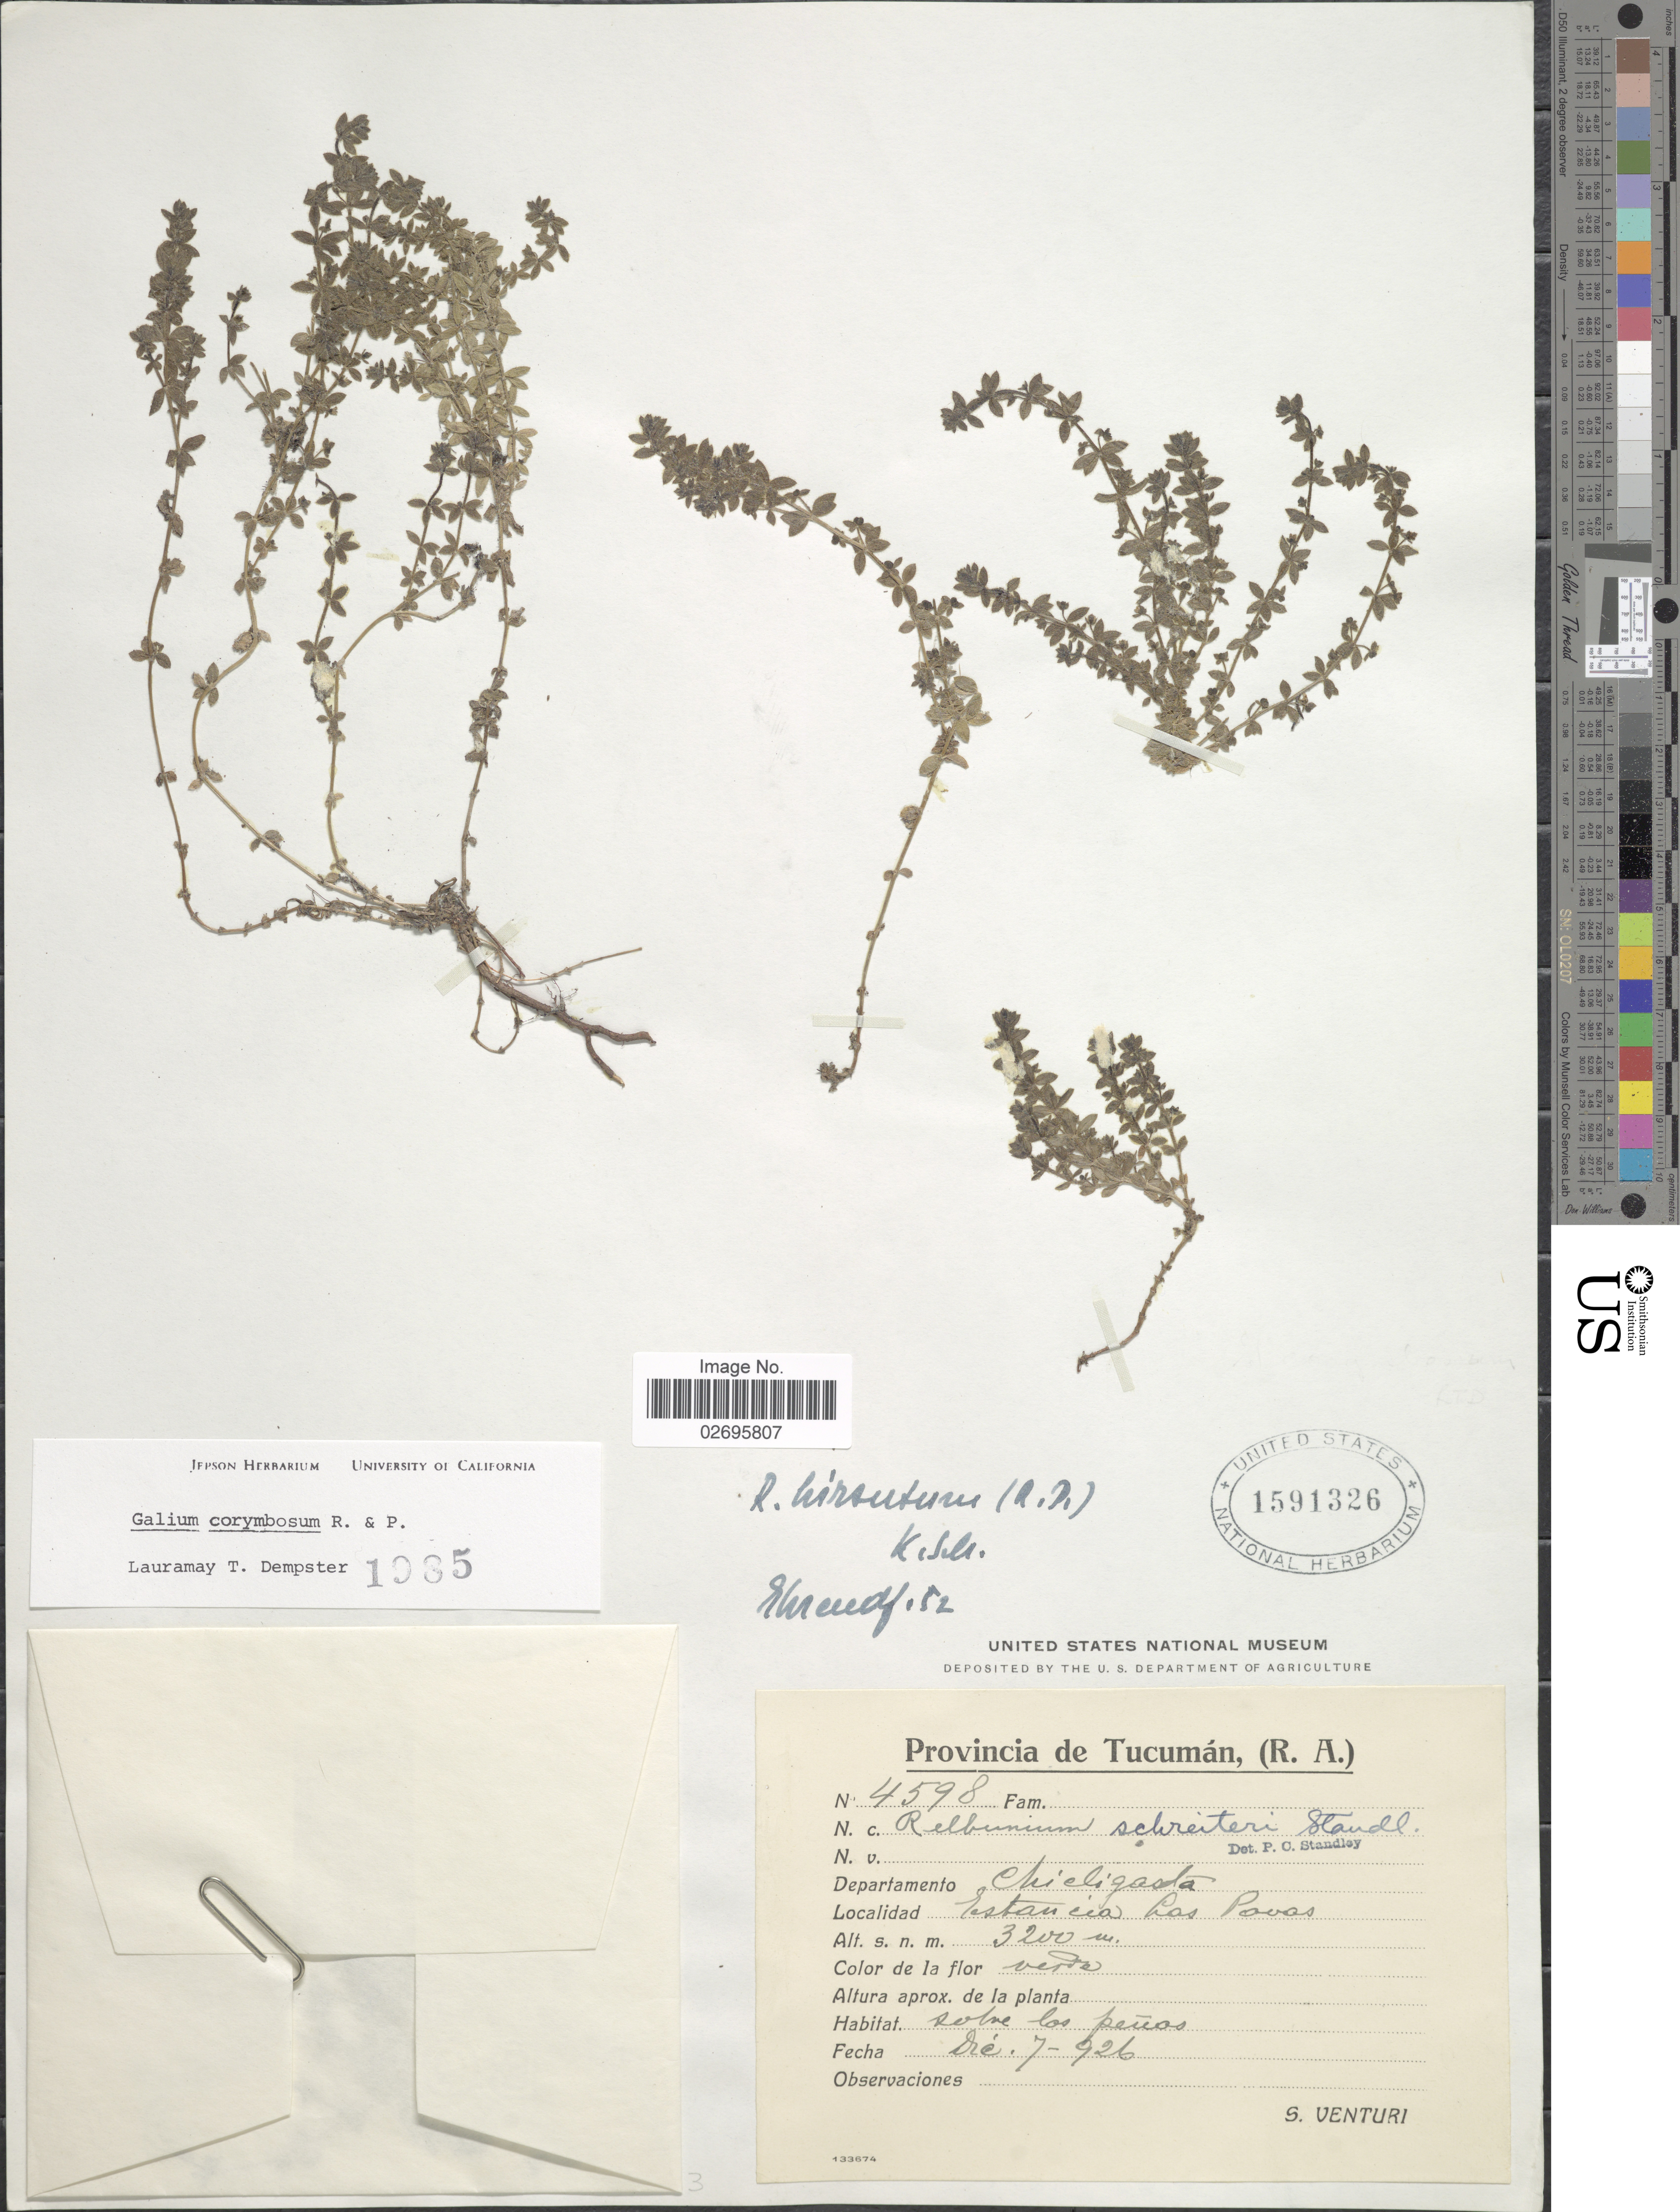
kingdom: Plantae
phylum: Tracheophyta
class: Magnoliopsida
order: Gentianales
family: Rubiaceae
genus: Galium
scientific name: Galium corymbosum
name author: Ruiz & Pav.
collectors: S. Venturi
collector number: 4598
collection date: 1926-12-07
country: Argentina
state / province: Tucuman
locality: Provincia de Tucuman (R.A.) Departamento Chicligasta, Estancia Las Pavas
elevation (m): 3200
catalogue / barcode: US 1591326